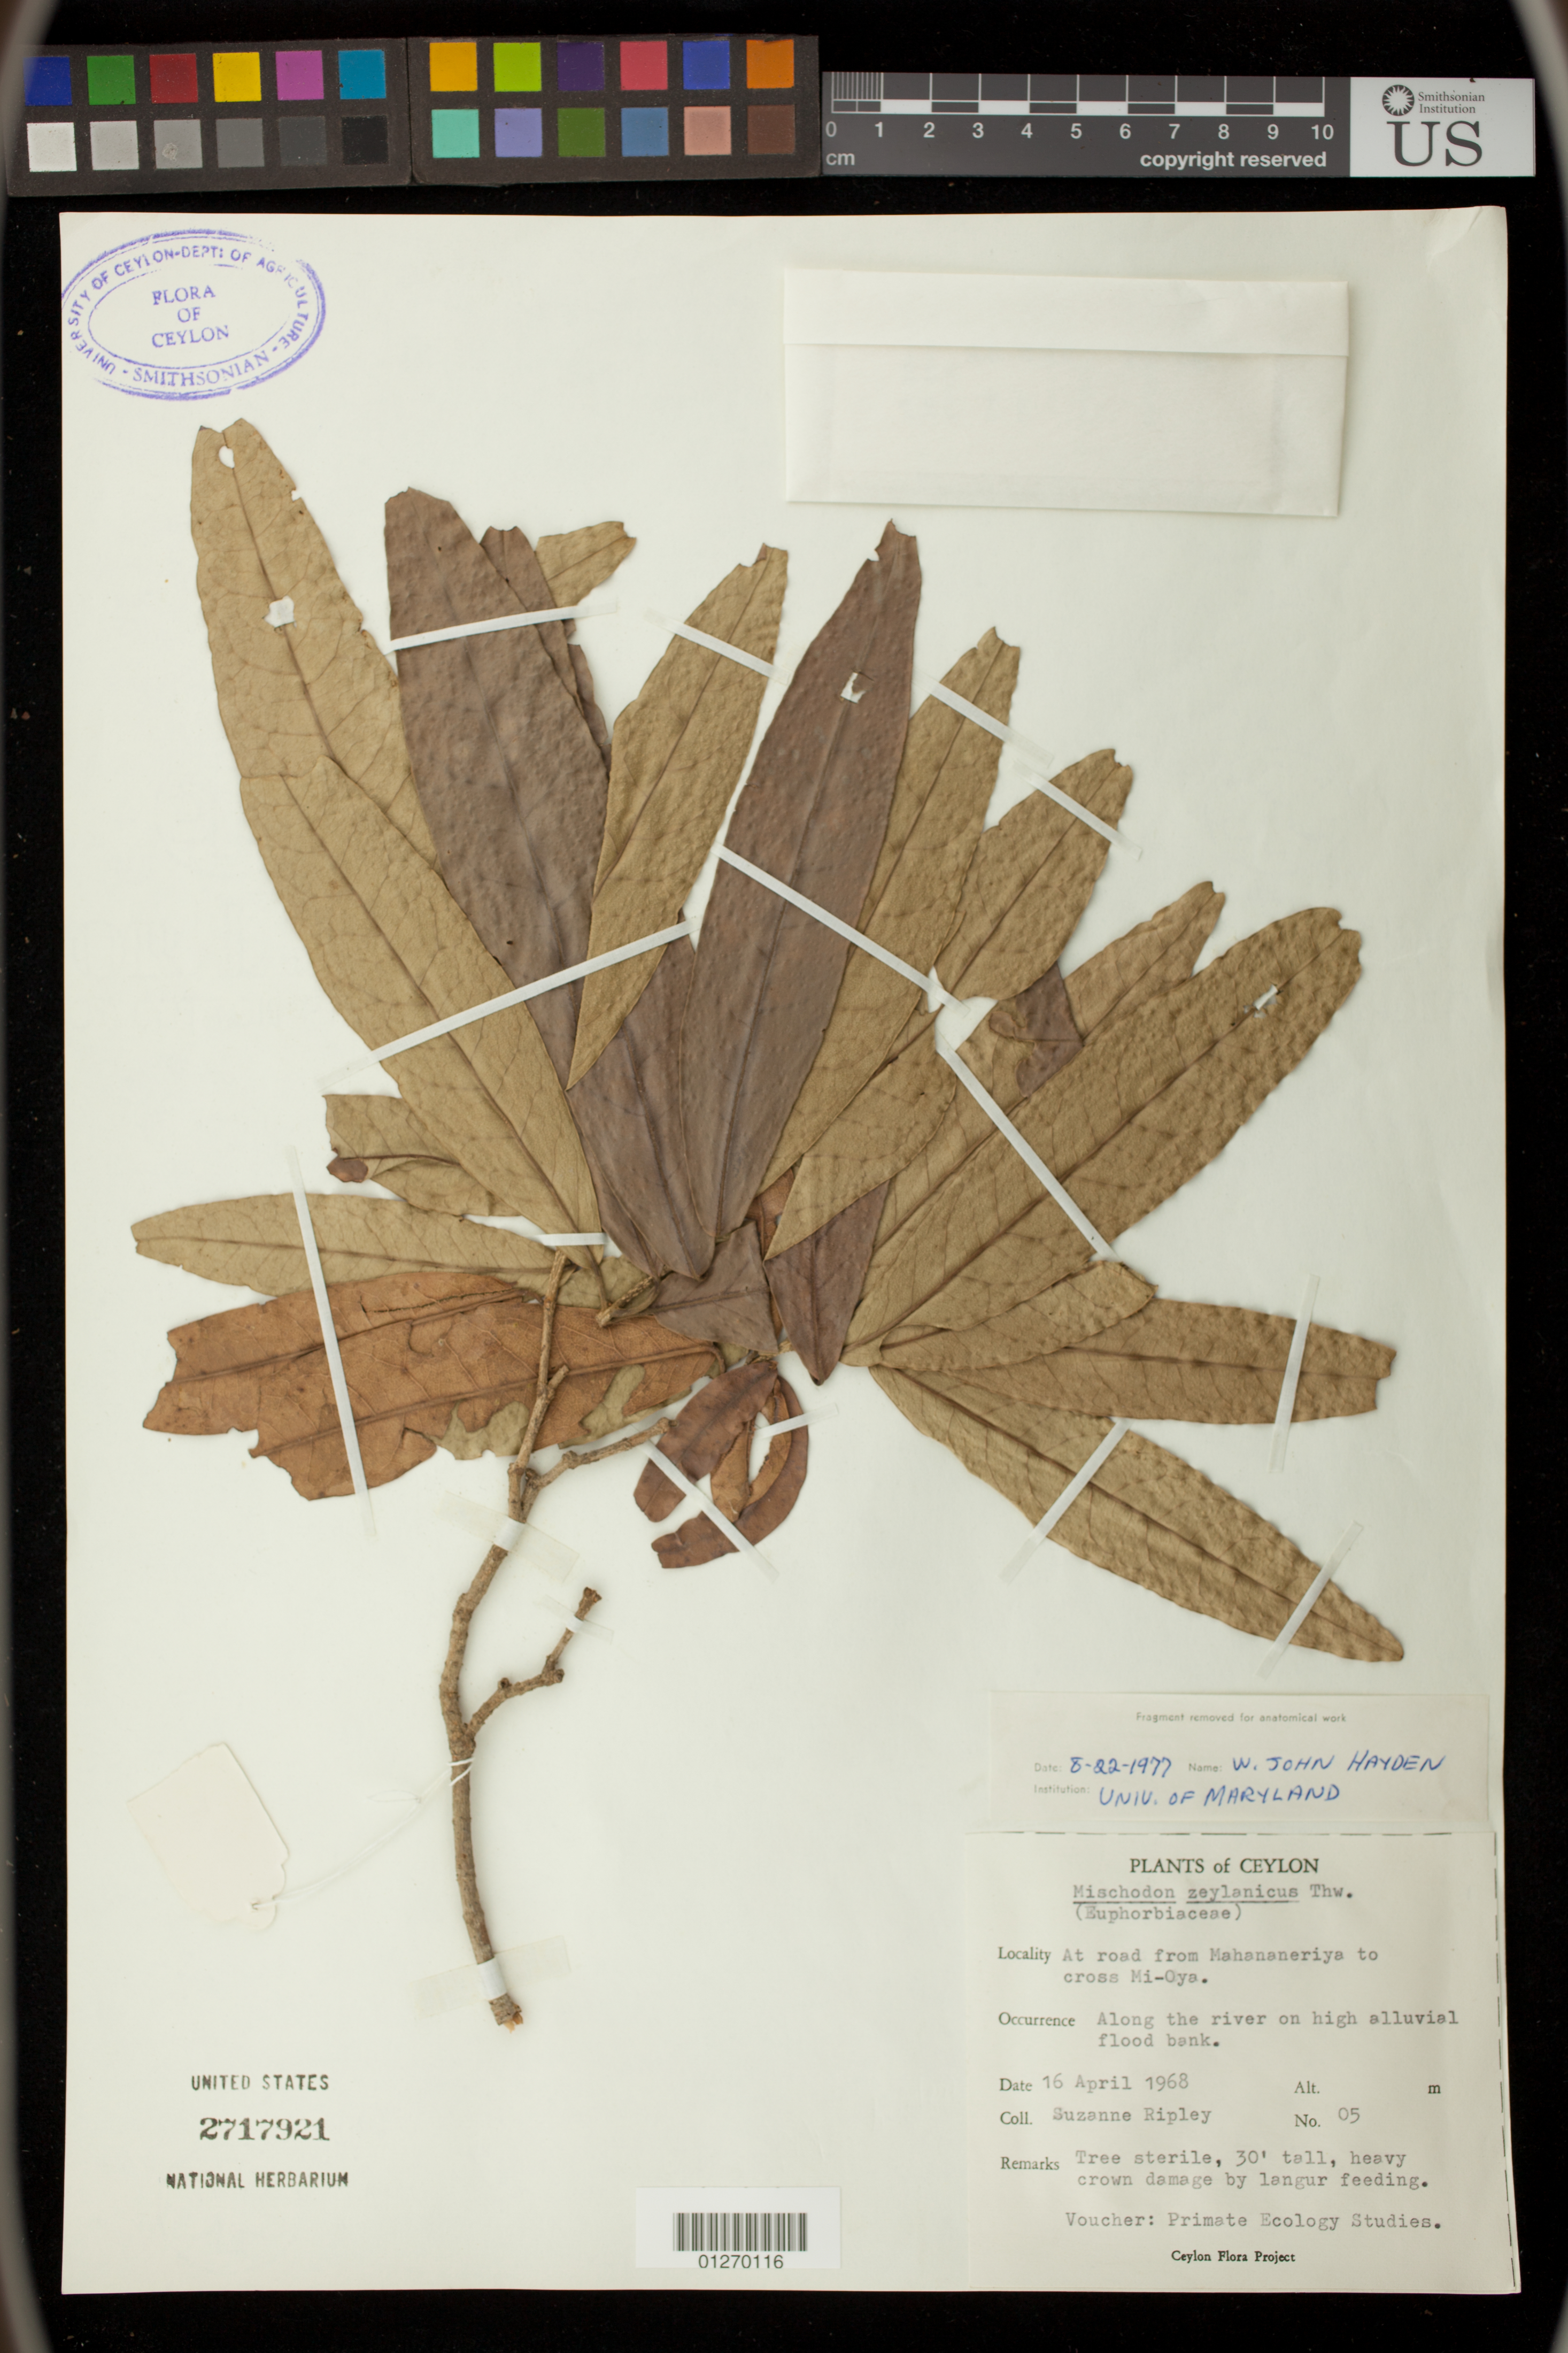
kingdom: Plantae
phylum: Tracheophyta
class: Magnoliopsida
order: Malpighiales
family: Picrodendraceae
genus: Mischodon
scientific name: Mischodon zeylanicus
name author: Thwaites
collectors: S. Ripley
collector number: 05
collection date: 1968-04-16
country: Sri Lanka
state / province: North Western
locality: At road from Mahananeriya to cross Mi-Oya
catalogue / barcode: US 2717921